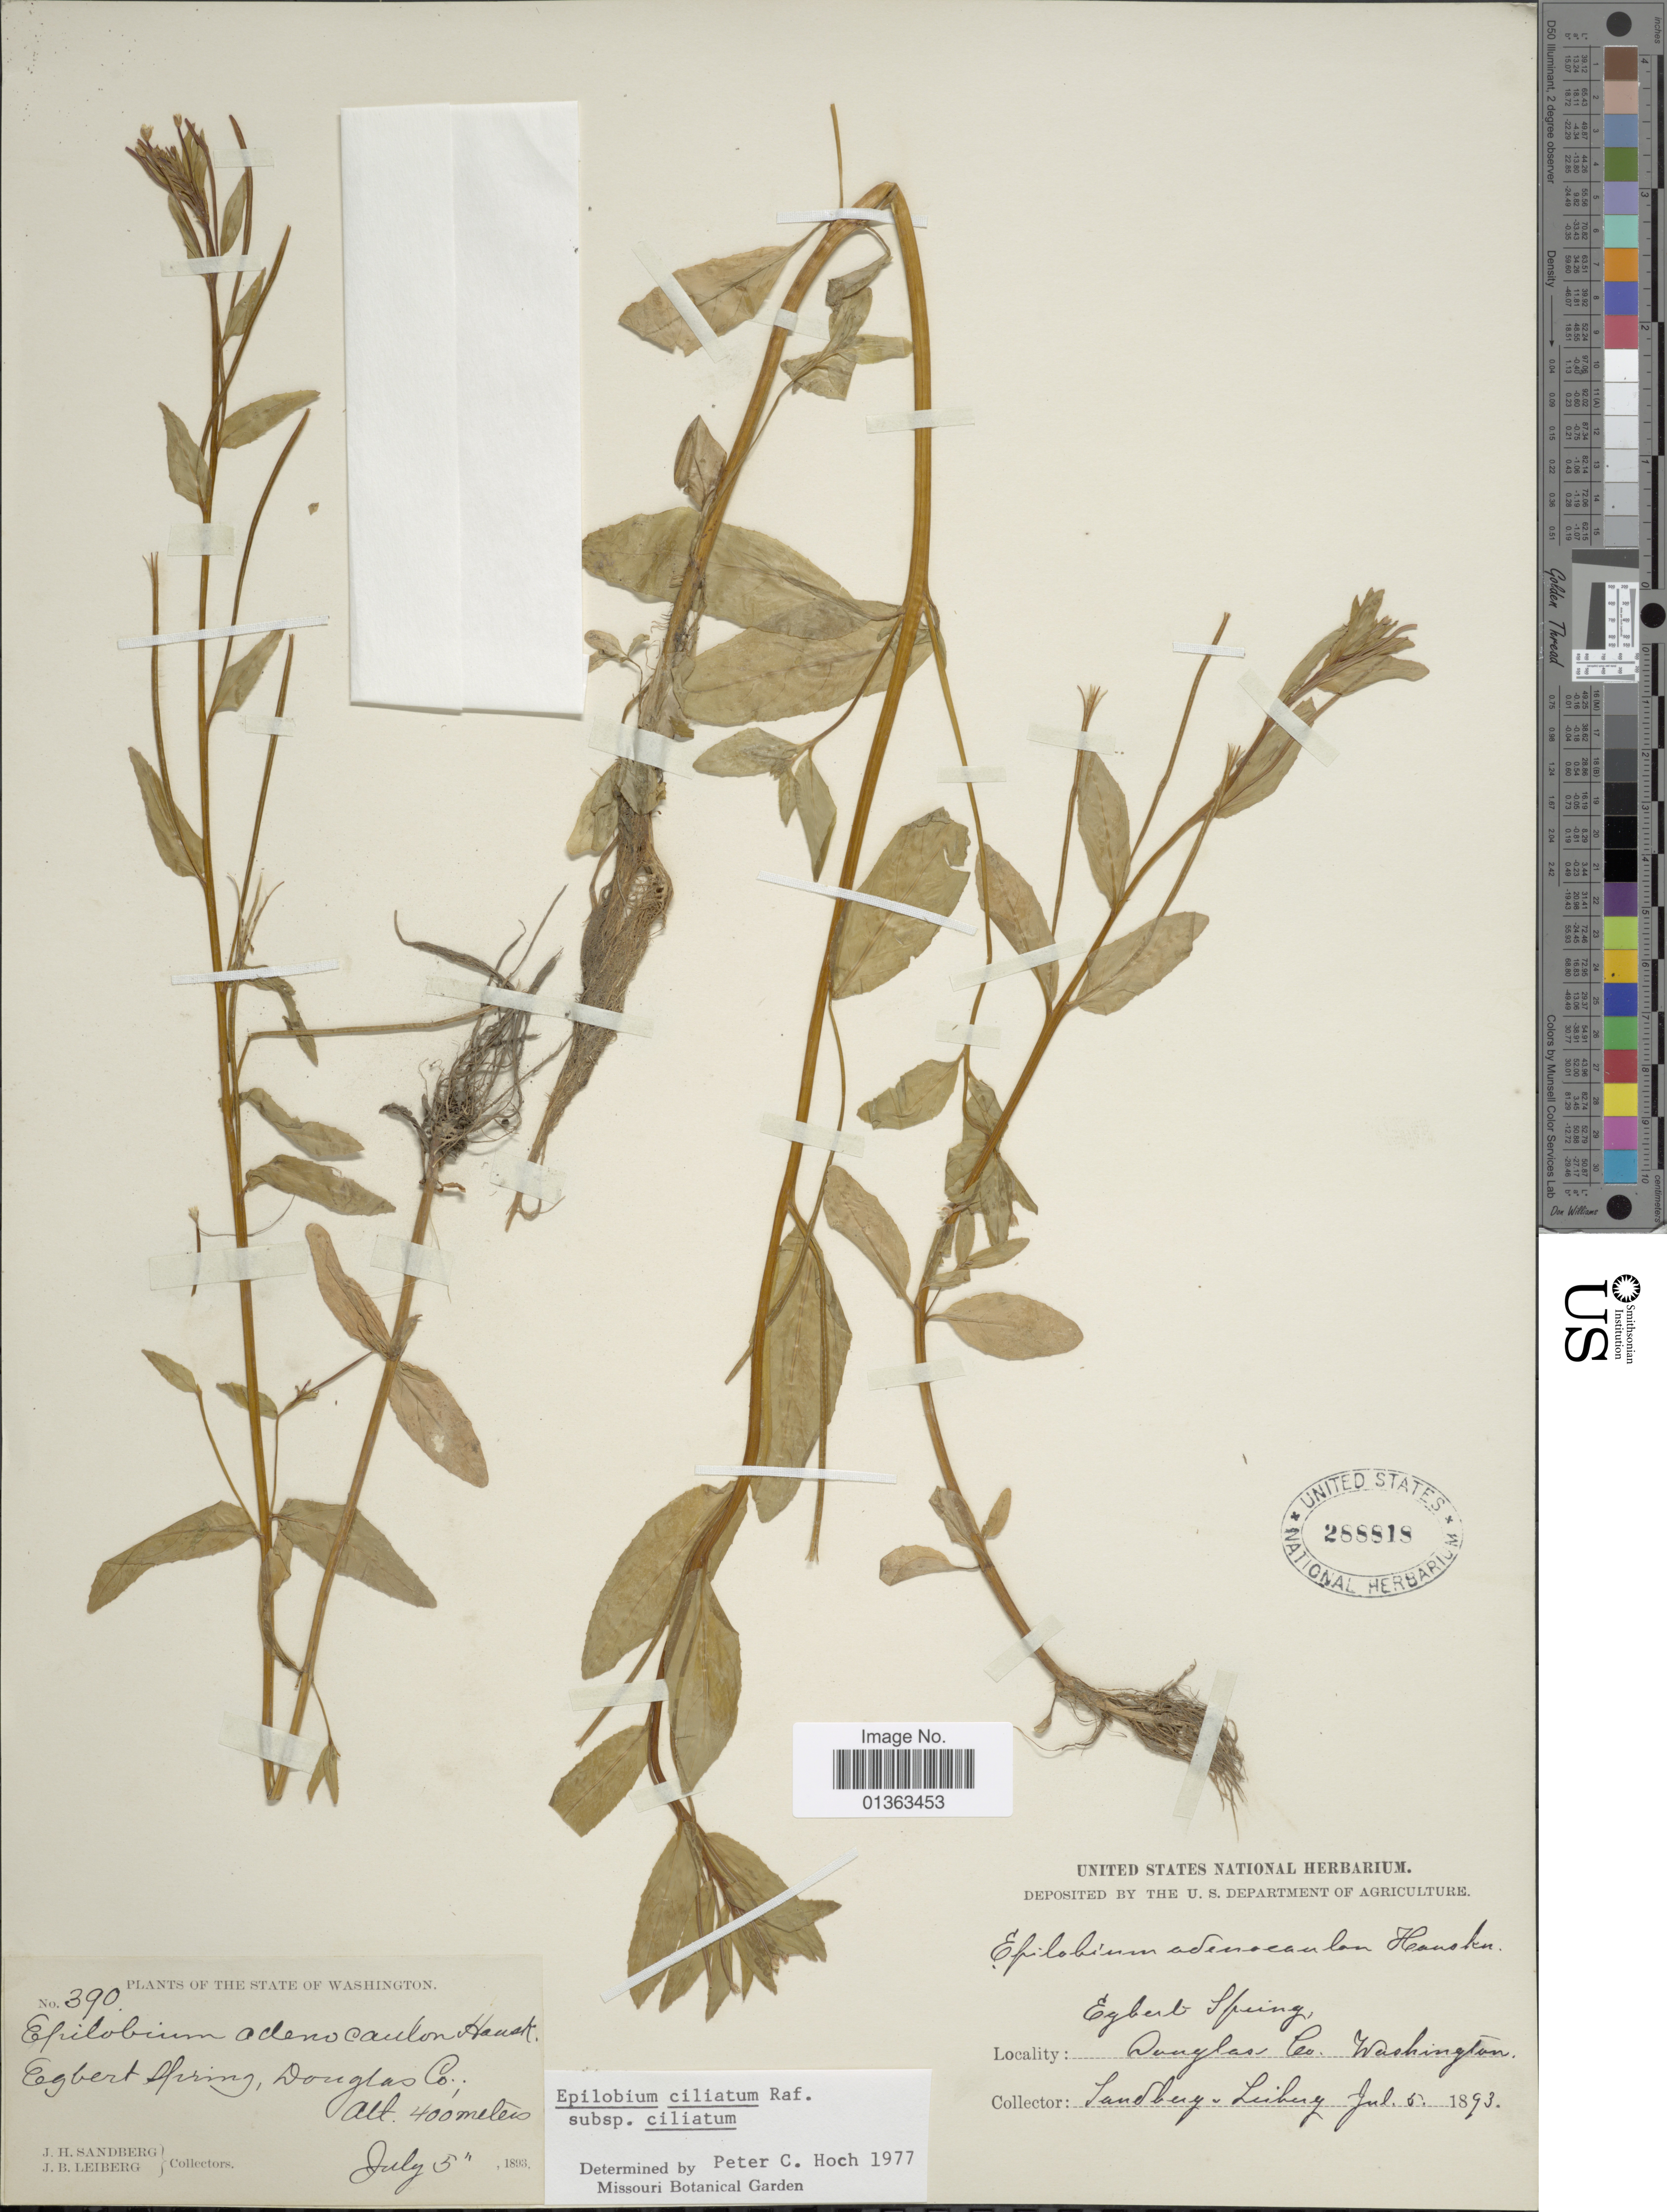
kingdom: Plantae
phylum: Tracheophyta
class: Magnoliopsida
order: Myrtales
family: Onagraceae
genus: Epilobium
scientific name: Epilobium ciliatum subsp. ciliatum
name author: Raf.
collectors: J. H. Sandberg & J. B. Leiberg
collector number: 390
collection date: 1893-07-05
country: United States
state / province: Washington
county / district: Douglas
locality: Egbert Spring, Douglas Co.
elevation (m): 400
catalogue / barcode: US 288818